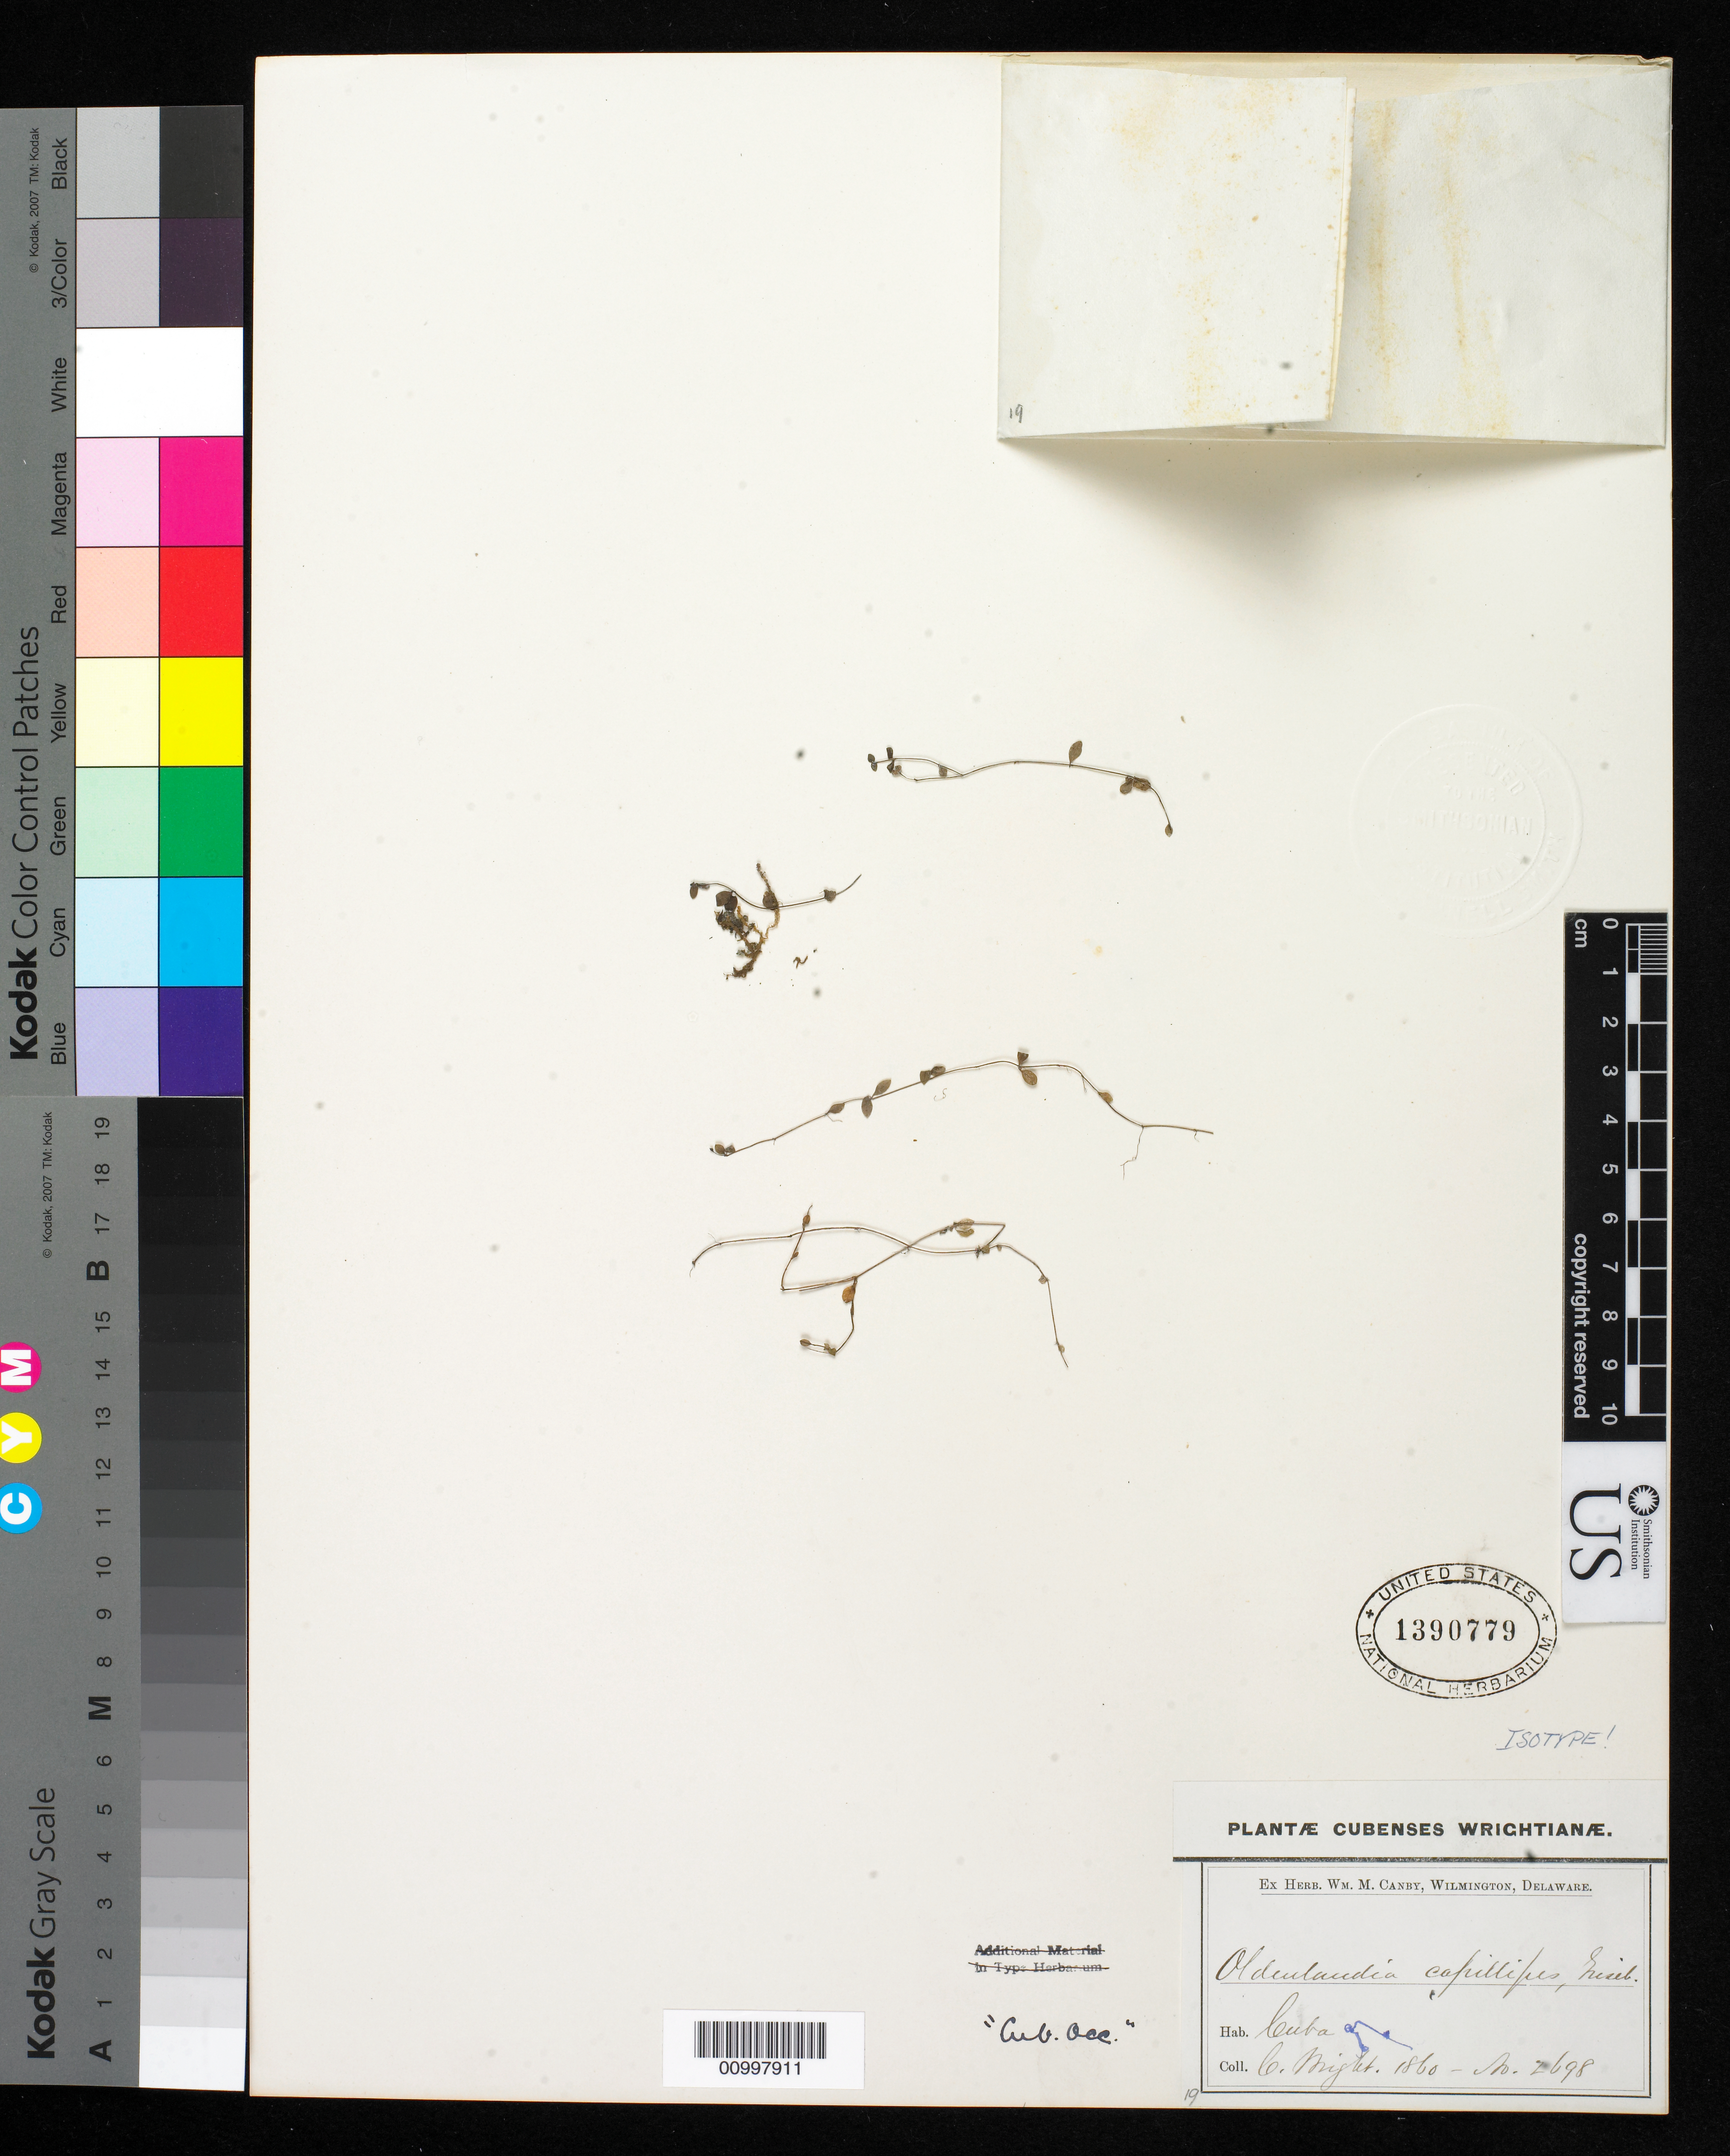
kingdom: Plantae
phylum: Tracheophyta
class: Magnoliopsida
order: Gentianales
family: Rubiaceae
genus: Oldenlandia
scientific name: Oldenlandia capillipes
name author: Griseb.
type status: Isotype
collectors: C. Wright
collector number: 2698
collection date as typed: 1860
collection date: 1860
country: Cuba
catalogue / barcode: US 1390779